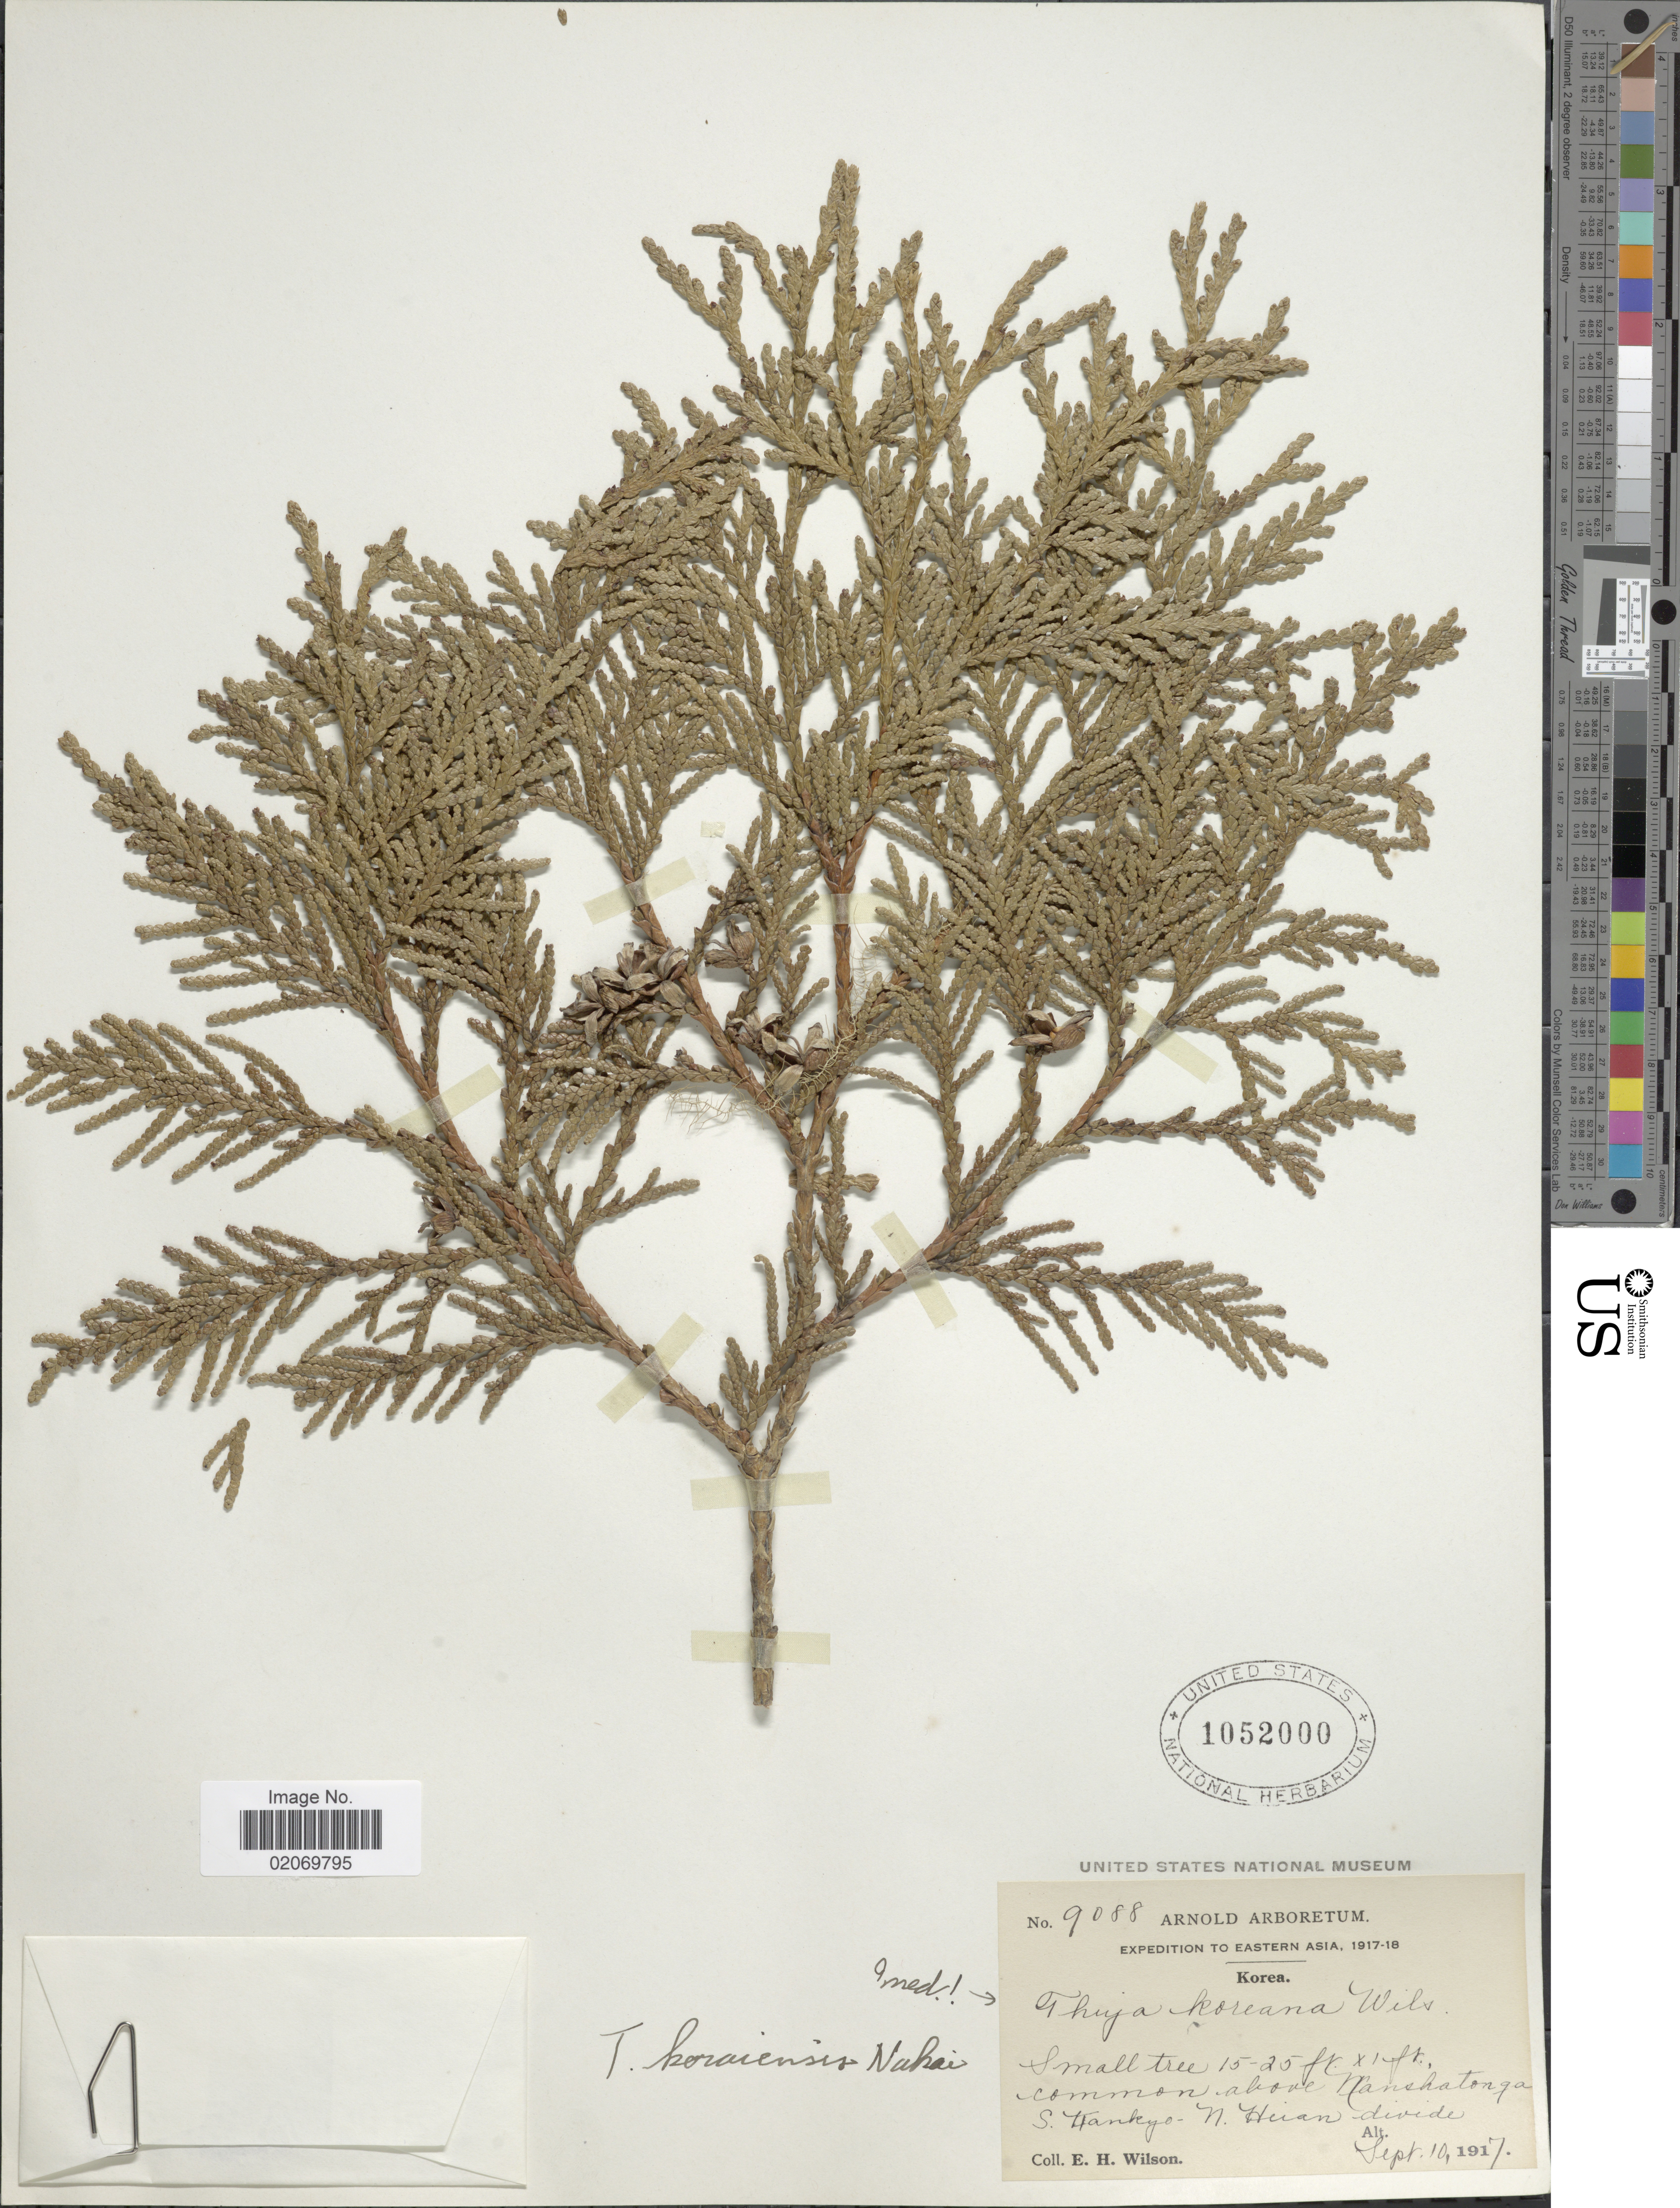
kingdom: Plantae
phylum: Tracheophyta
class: Pinopsida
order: Pinales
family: Cupressaceae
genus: Thuja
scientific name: Thuja koraiensis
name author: Nakai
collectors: E. Wilson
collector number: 9088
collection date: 1917-09-10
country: North Korea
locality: Eastern Asia, above Nanshatonga, S. Kankyo - N. Heian divide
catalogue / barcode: US 1052000